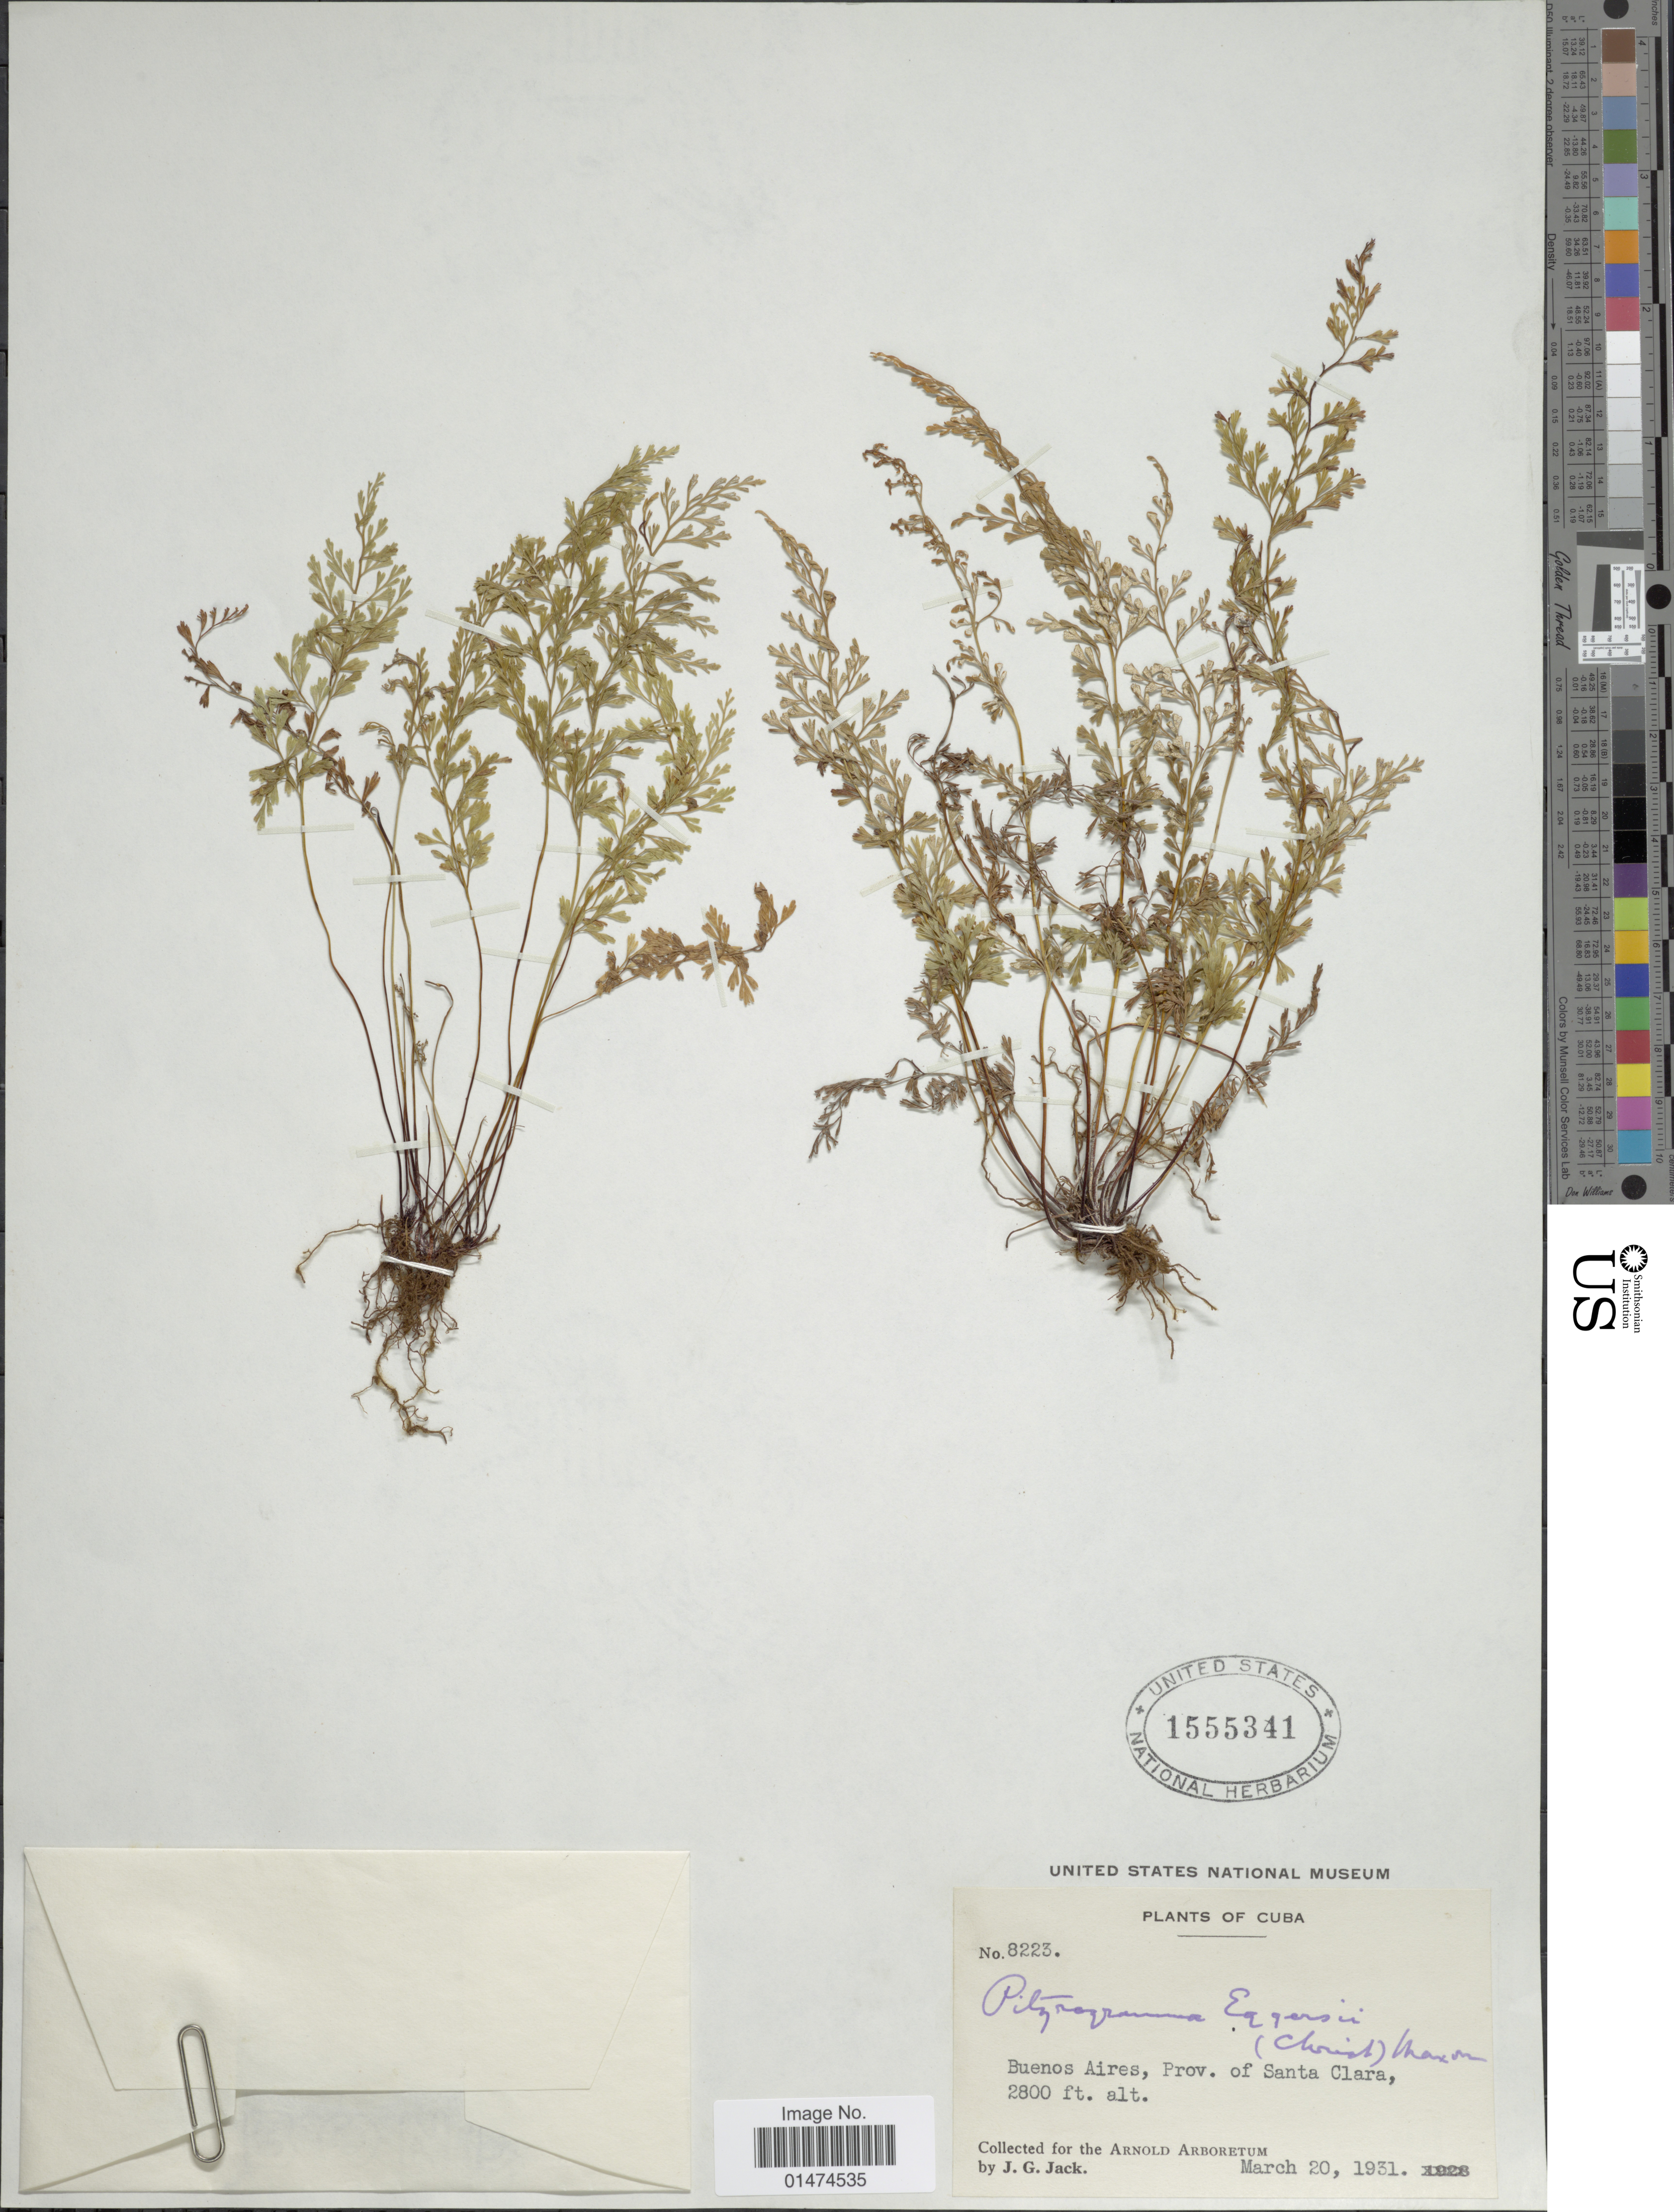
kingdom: Plantae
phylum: Tracheophyta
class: Polypodiopsida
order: Polypodiales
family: Pteridaceae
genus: Pityrogramma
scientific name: Pityrogramma eggersii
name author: (Christ) Maxon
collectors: J. G. Jack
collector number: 8223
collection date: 1931-03-20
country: Cuba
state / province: Las Villas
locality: Buenos Aires, Prov. of Santa Clara.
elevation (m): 853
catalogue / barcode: US 1555341